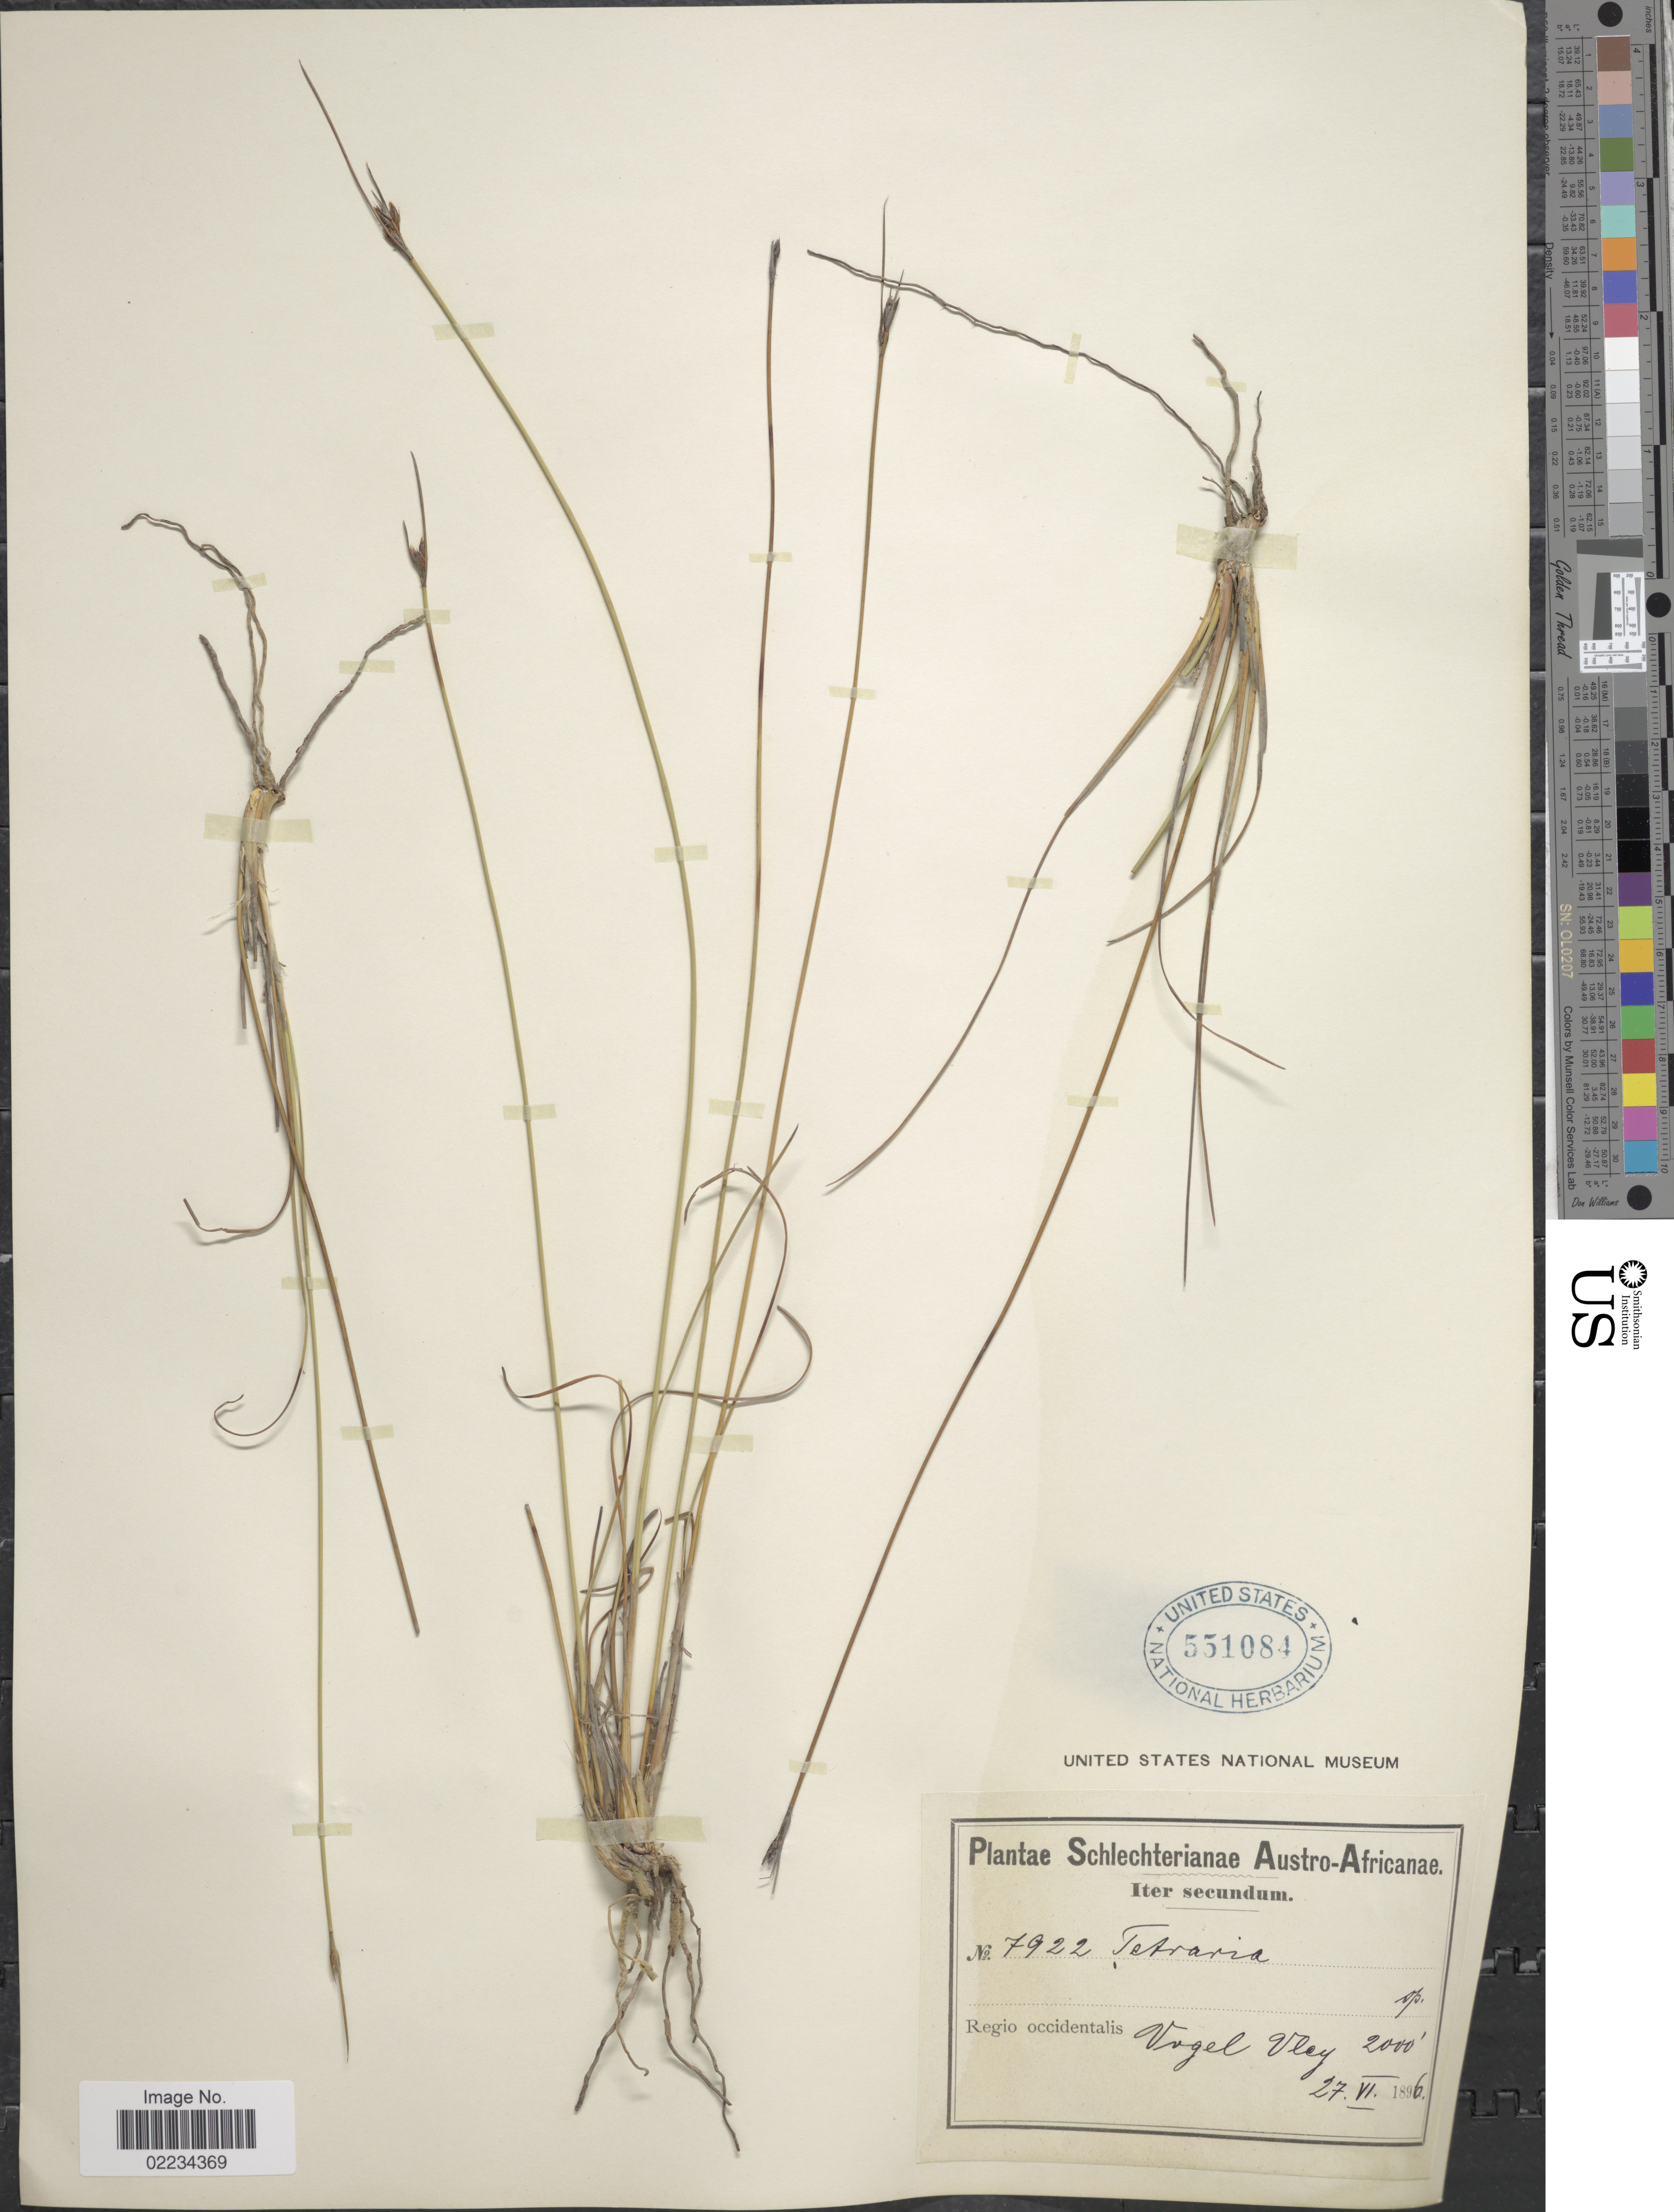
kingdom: Plantae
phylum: Tracheophyta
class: Liliopsida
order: Poales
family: Cyperaceae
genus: Tetraria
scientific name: Tetraria sp.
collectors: Schlechter, --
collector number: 7922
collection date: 1896-06-27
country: South Africa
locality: Austro-Africanae, Iter secundum, Regio occidentalis Vogel Vley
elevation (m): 610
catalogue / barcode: US 551084